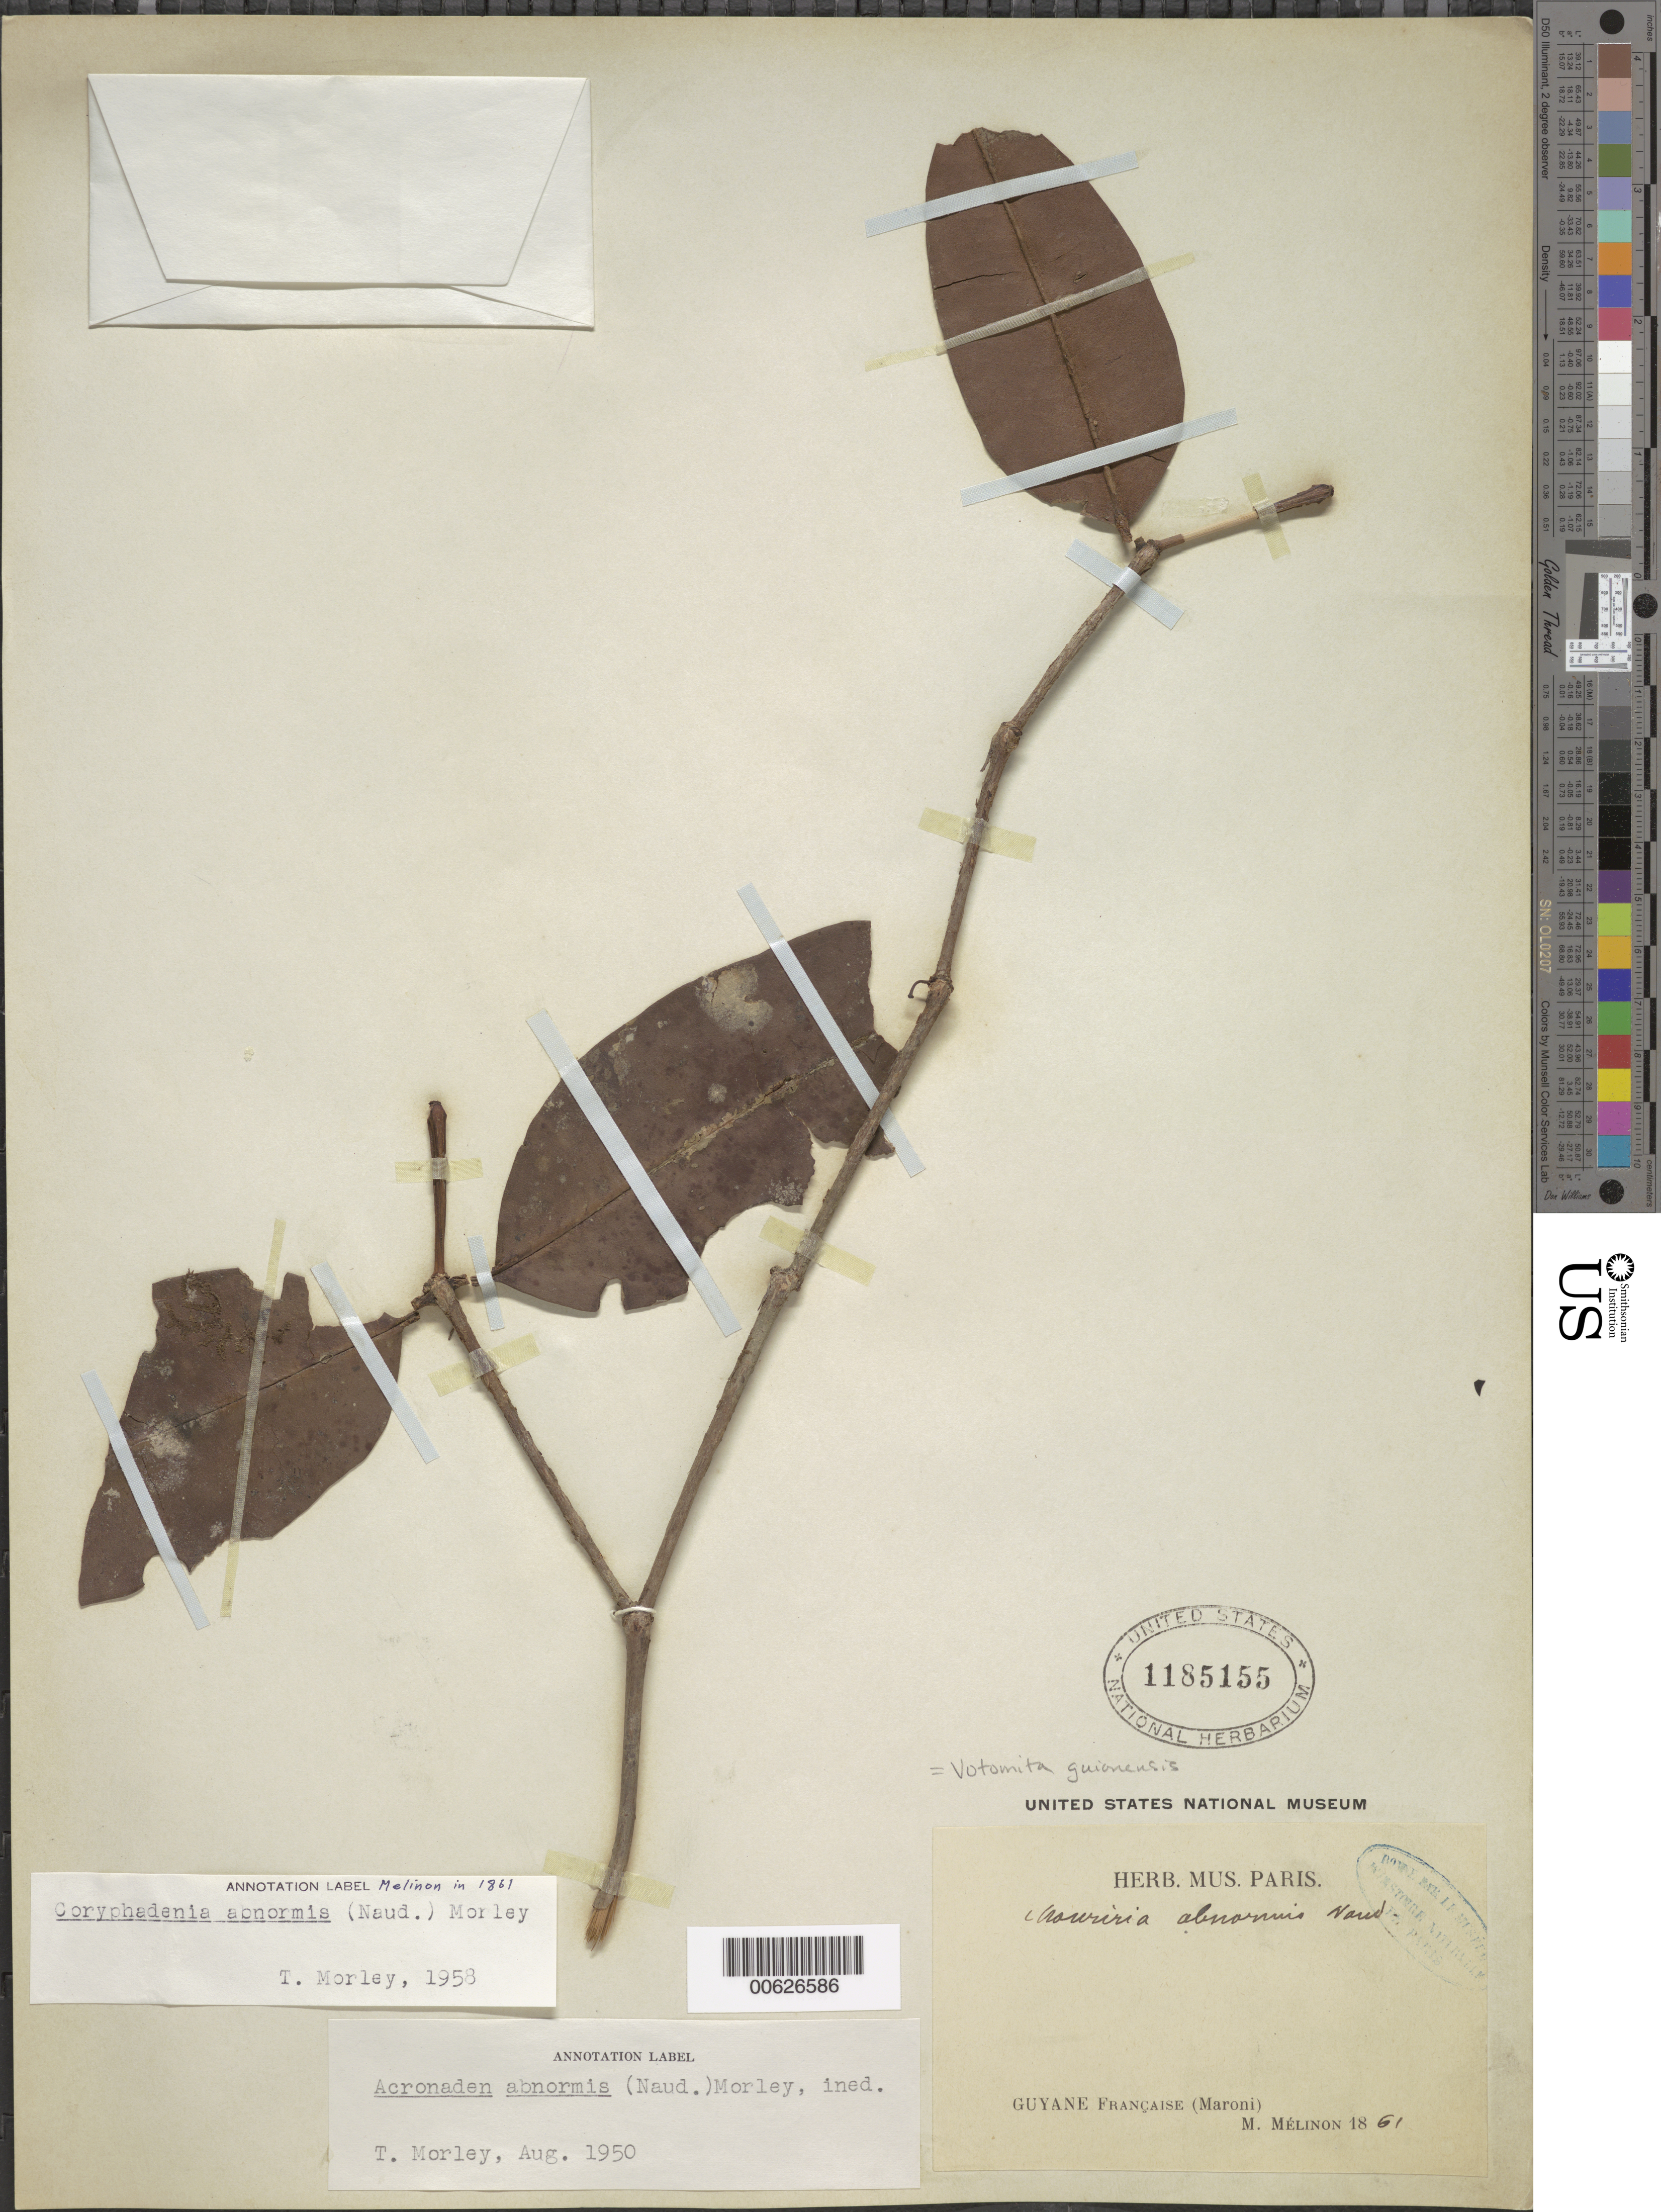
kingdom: Plantae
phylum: Tracheophyta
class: Magnoliopsida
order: Myrtales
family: Melastomataceae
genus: Votomita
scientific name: Votomita guianensis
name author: Aubl.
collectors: E. Mélinon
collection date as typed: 1861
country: French Guiana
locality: Maroni R.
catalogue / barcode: US 1185155